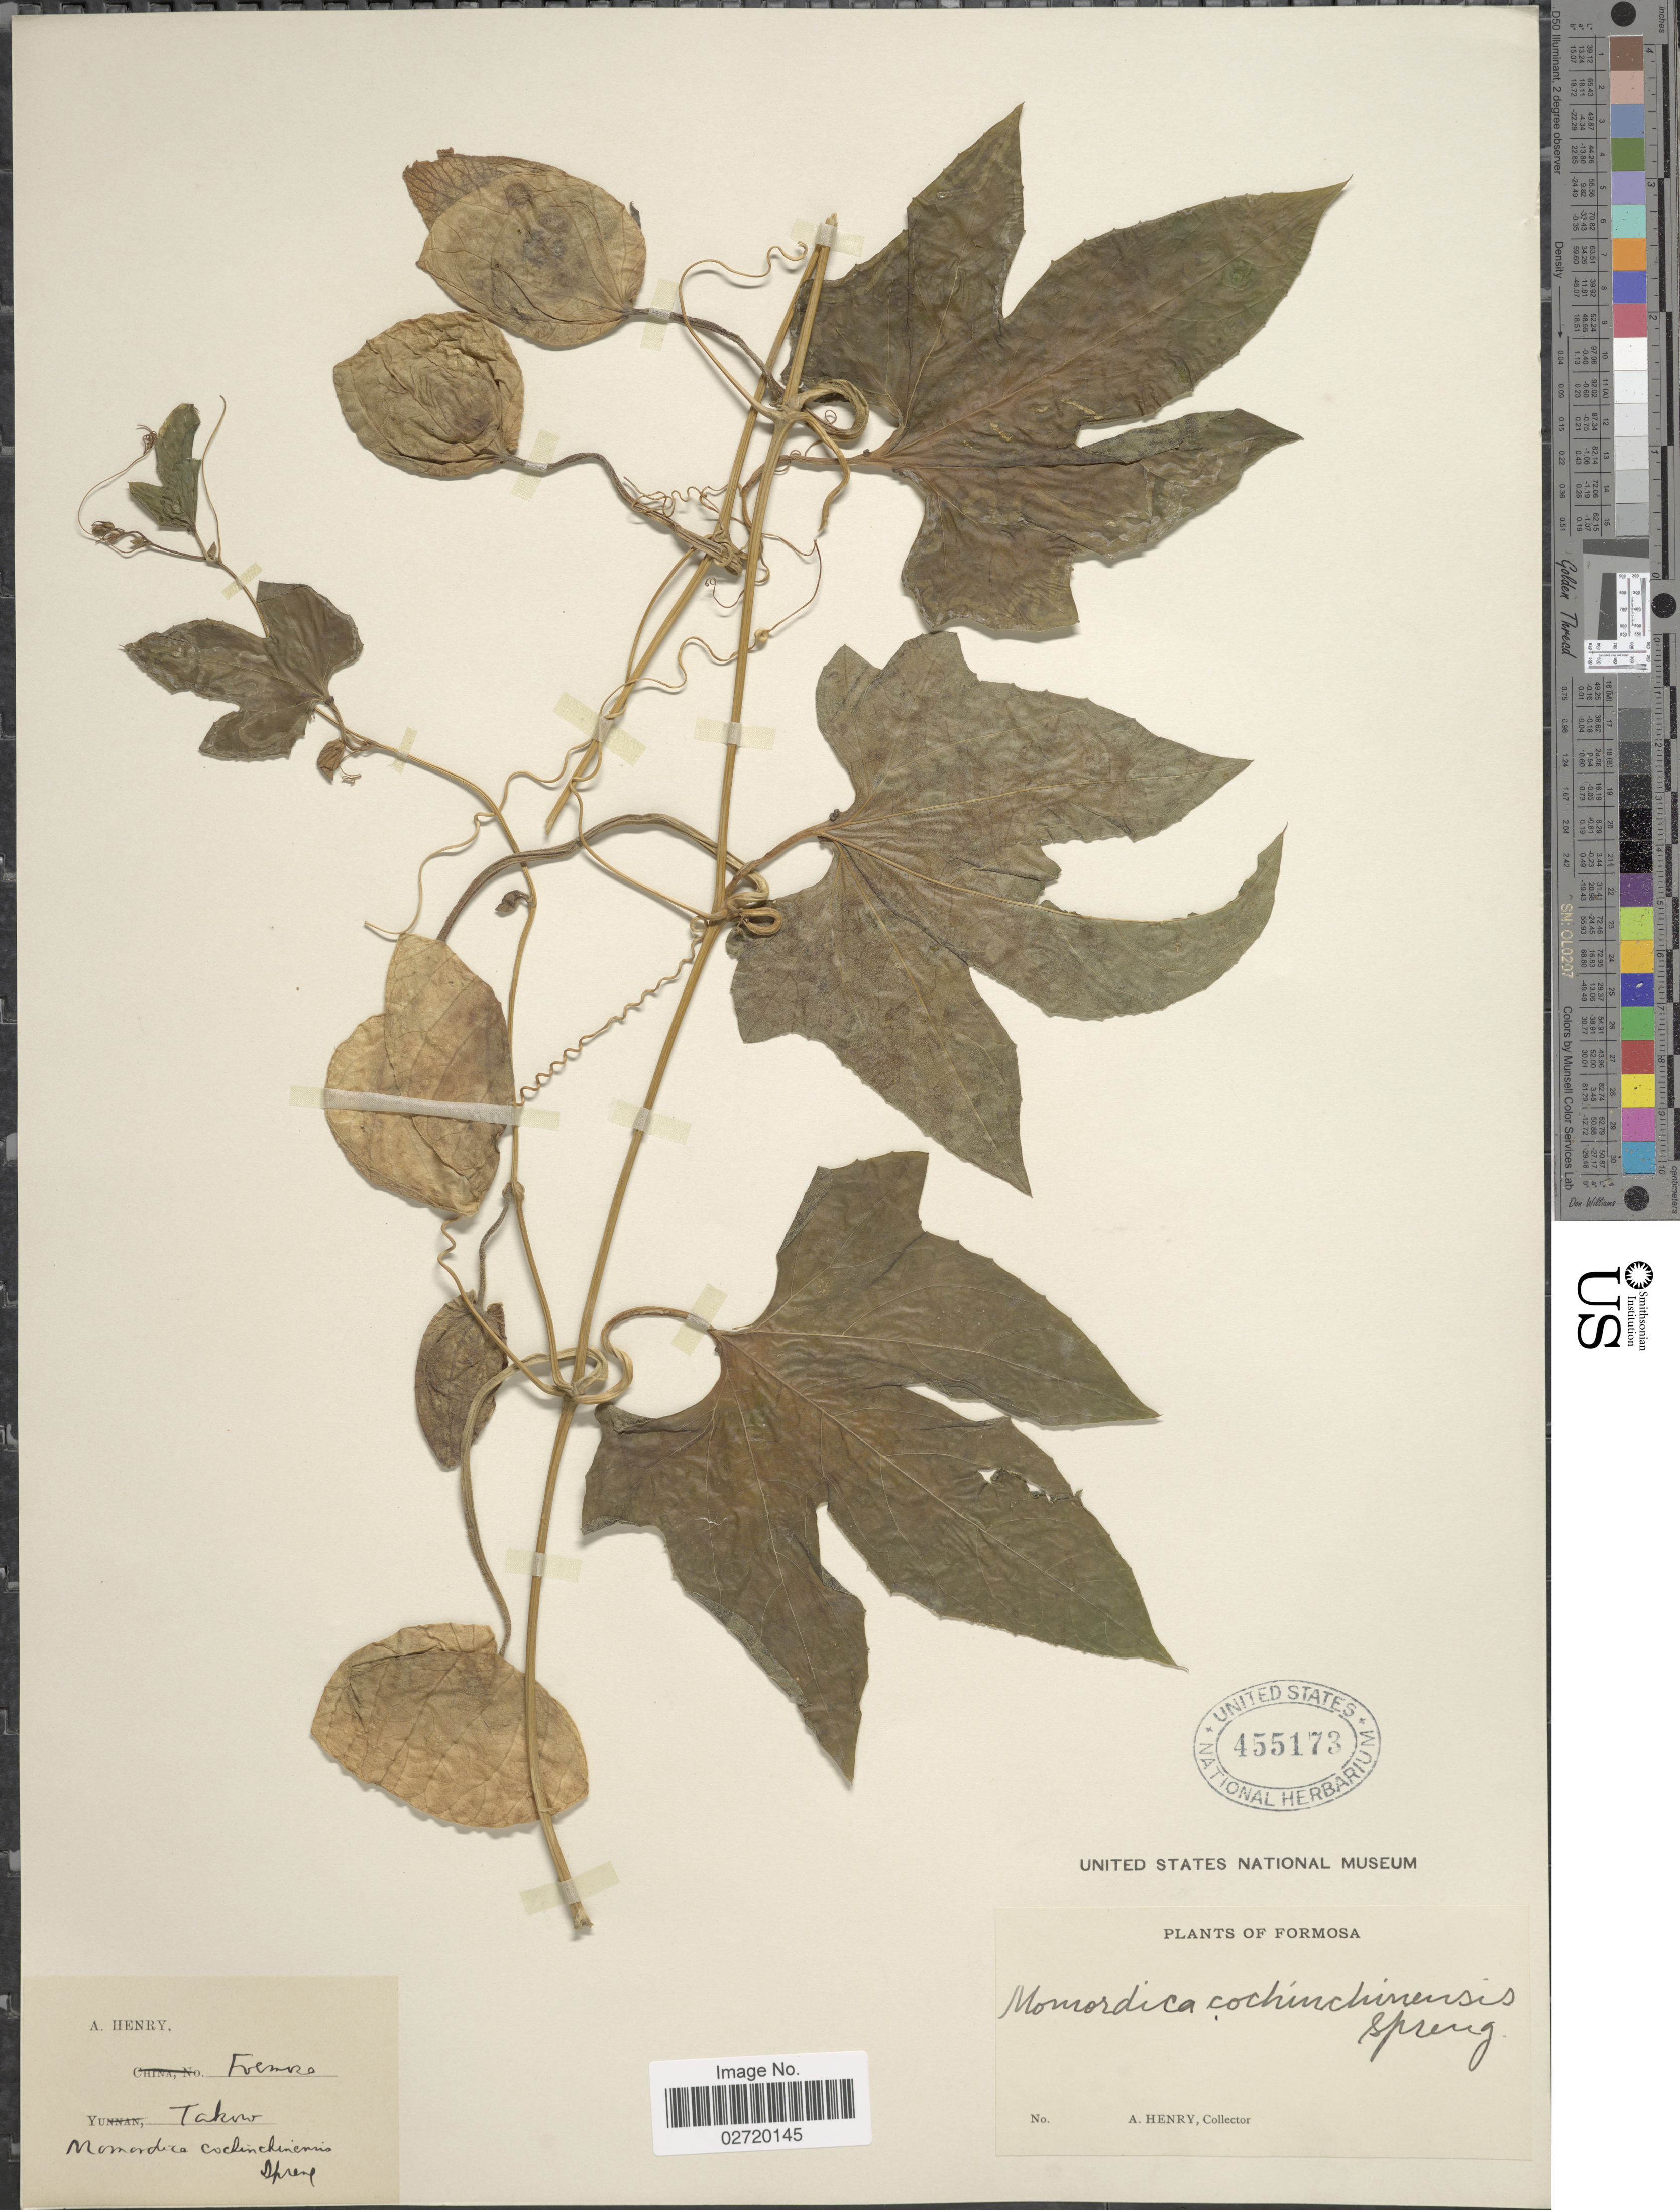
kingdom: Plantae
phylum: Tracheophyta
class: Magnoliopsida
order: Cucurbitales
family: Cucurbitaceae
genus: Momordica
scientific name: Momordica cochinchinensis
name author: (Lour.) Spreng.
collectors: A. Henry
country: Taiwan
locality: Formosa, Takow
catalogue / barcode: US 455173